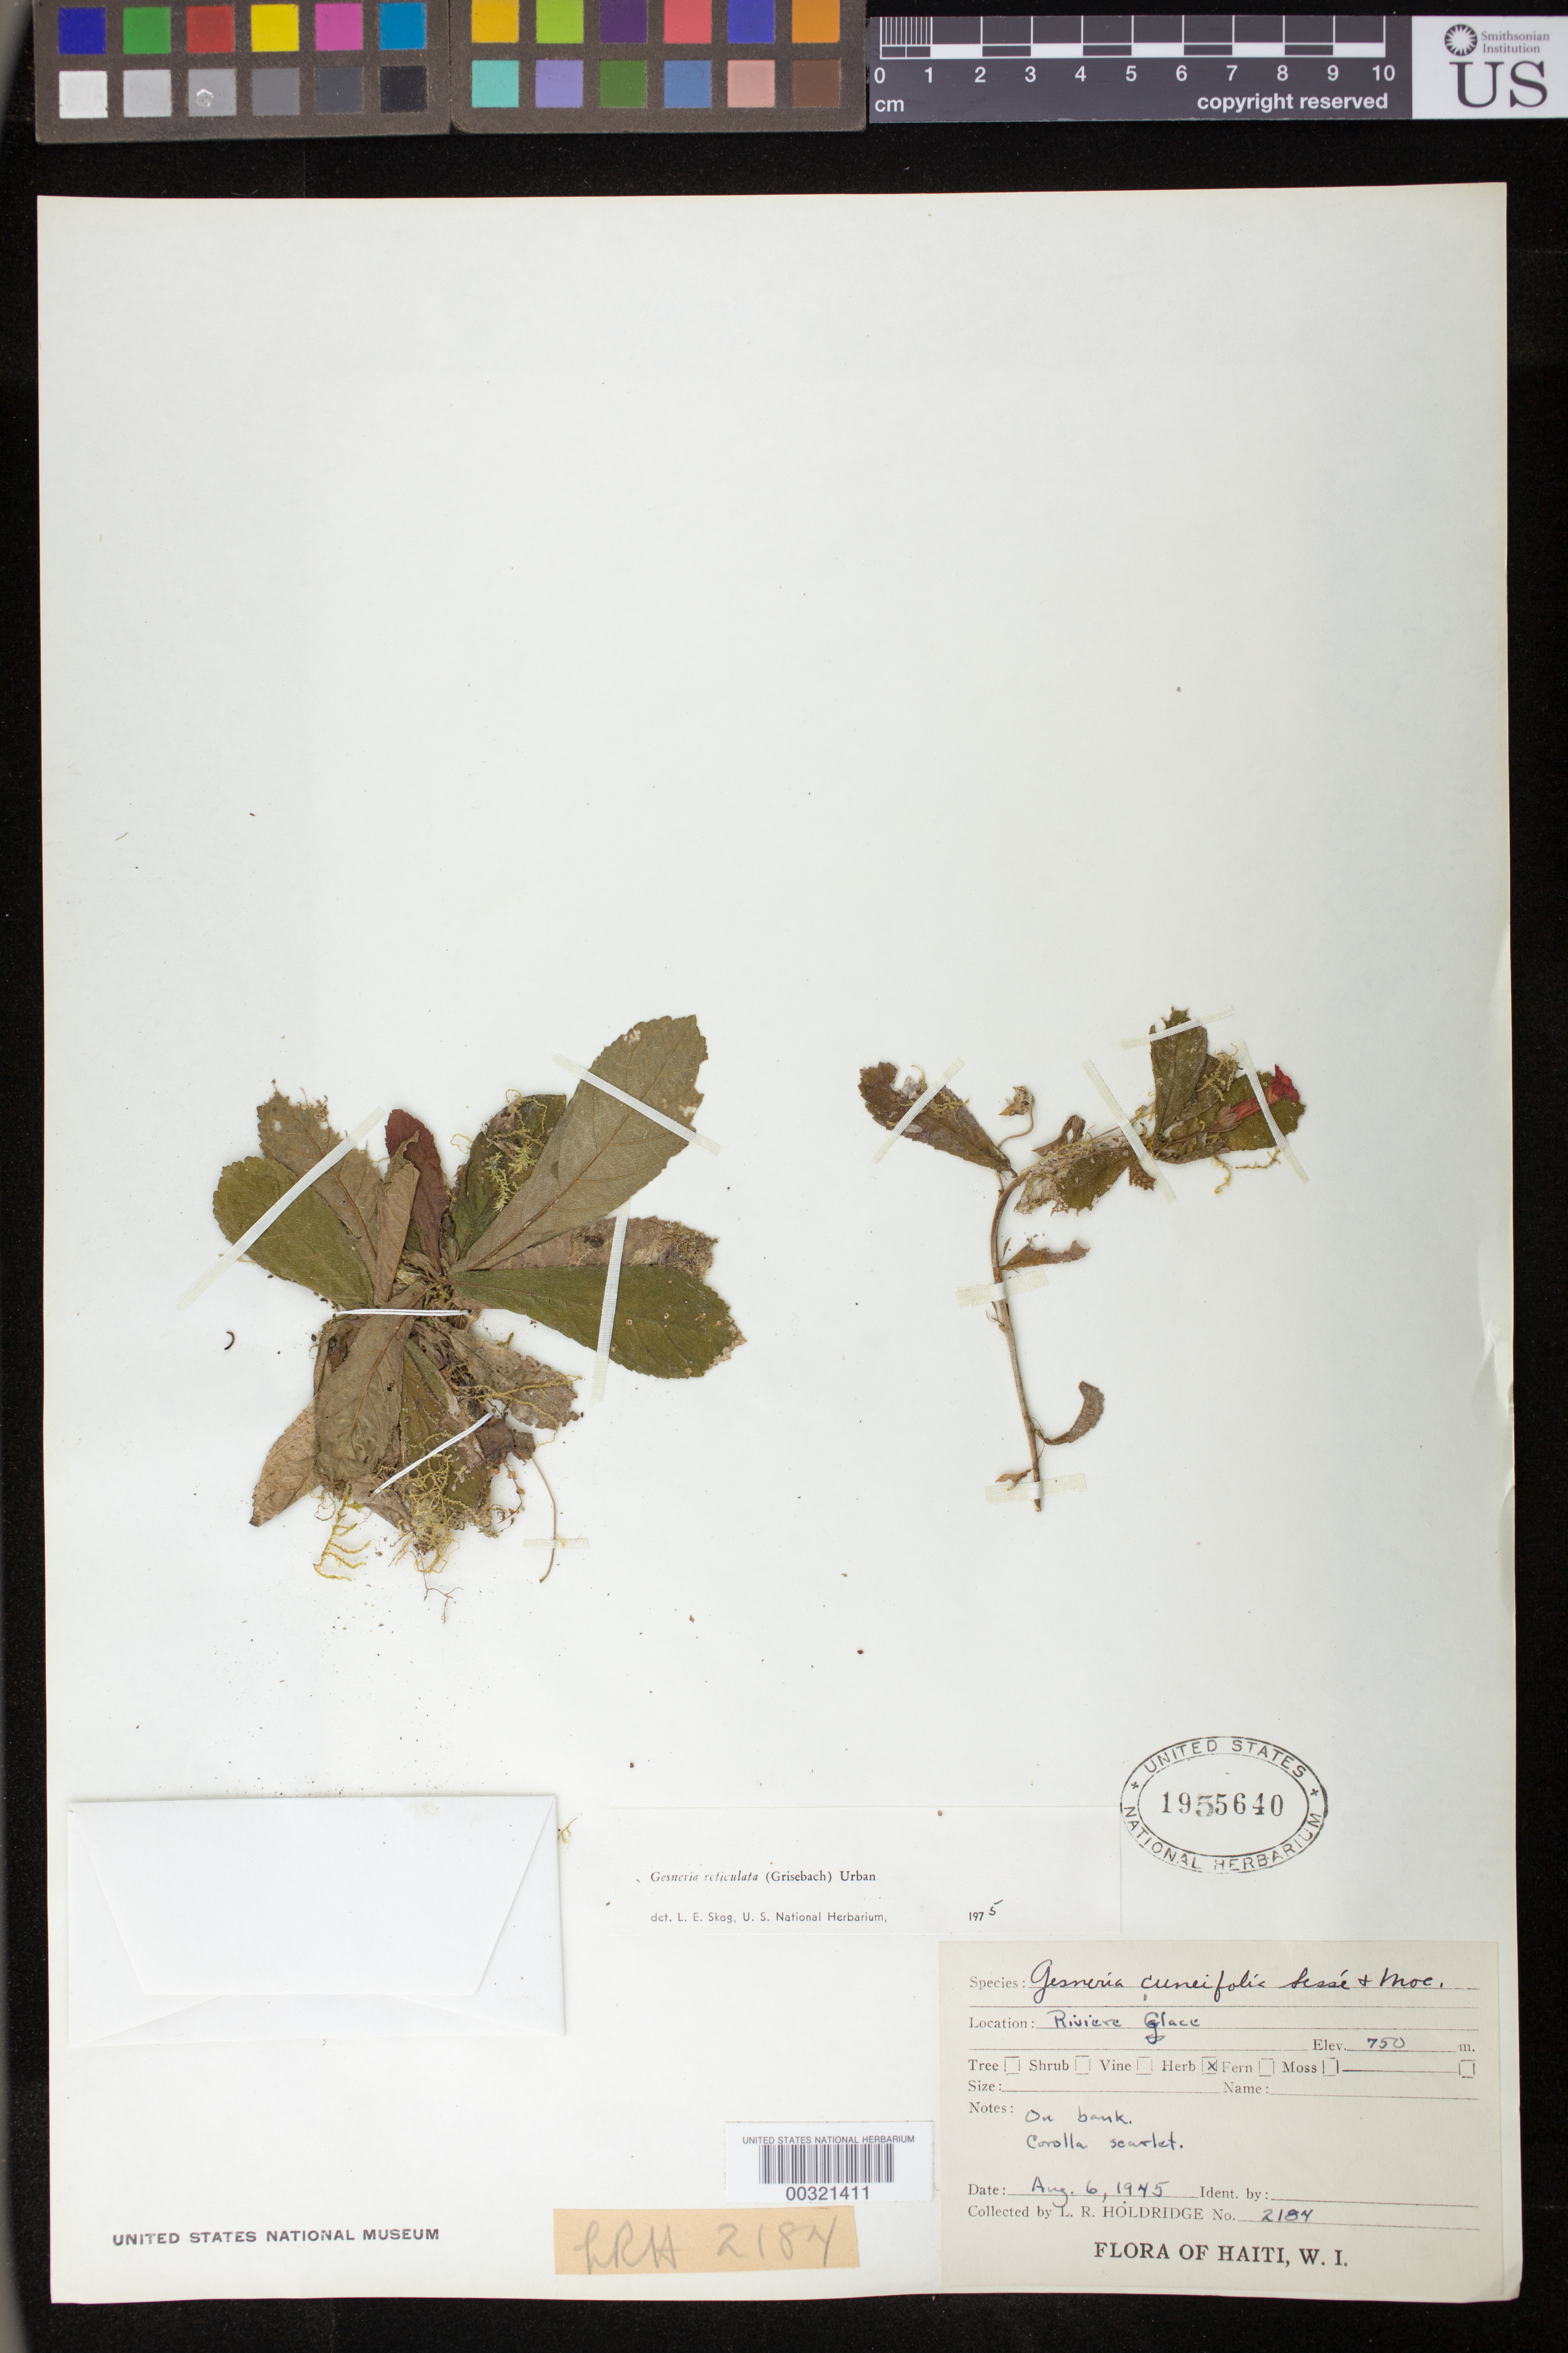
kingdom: Plantae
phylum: Tracheophyta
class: Magnoliopsida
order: Lamiales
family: Gesneriaceae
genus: Gesneria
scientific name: Gesneria reticulata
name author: (Griseb.) Urb.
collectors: L. Holdridge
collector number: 2184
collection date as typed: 06 Aug 1945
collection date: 1945-08-06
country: Haiti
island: Hispaniola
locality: Riviere Glace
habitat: On bank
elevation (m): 750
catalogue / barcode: US 1955640